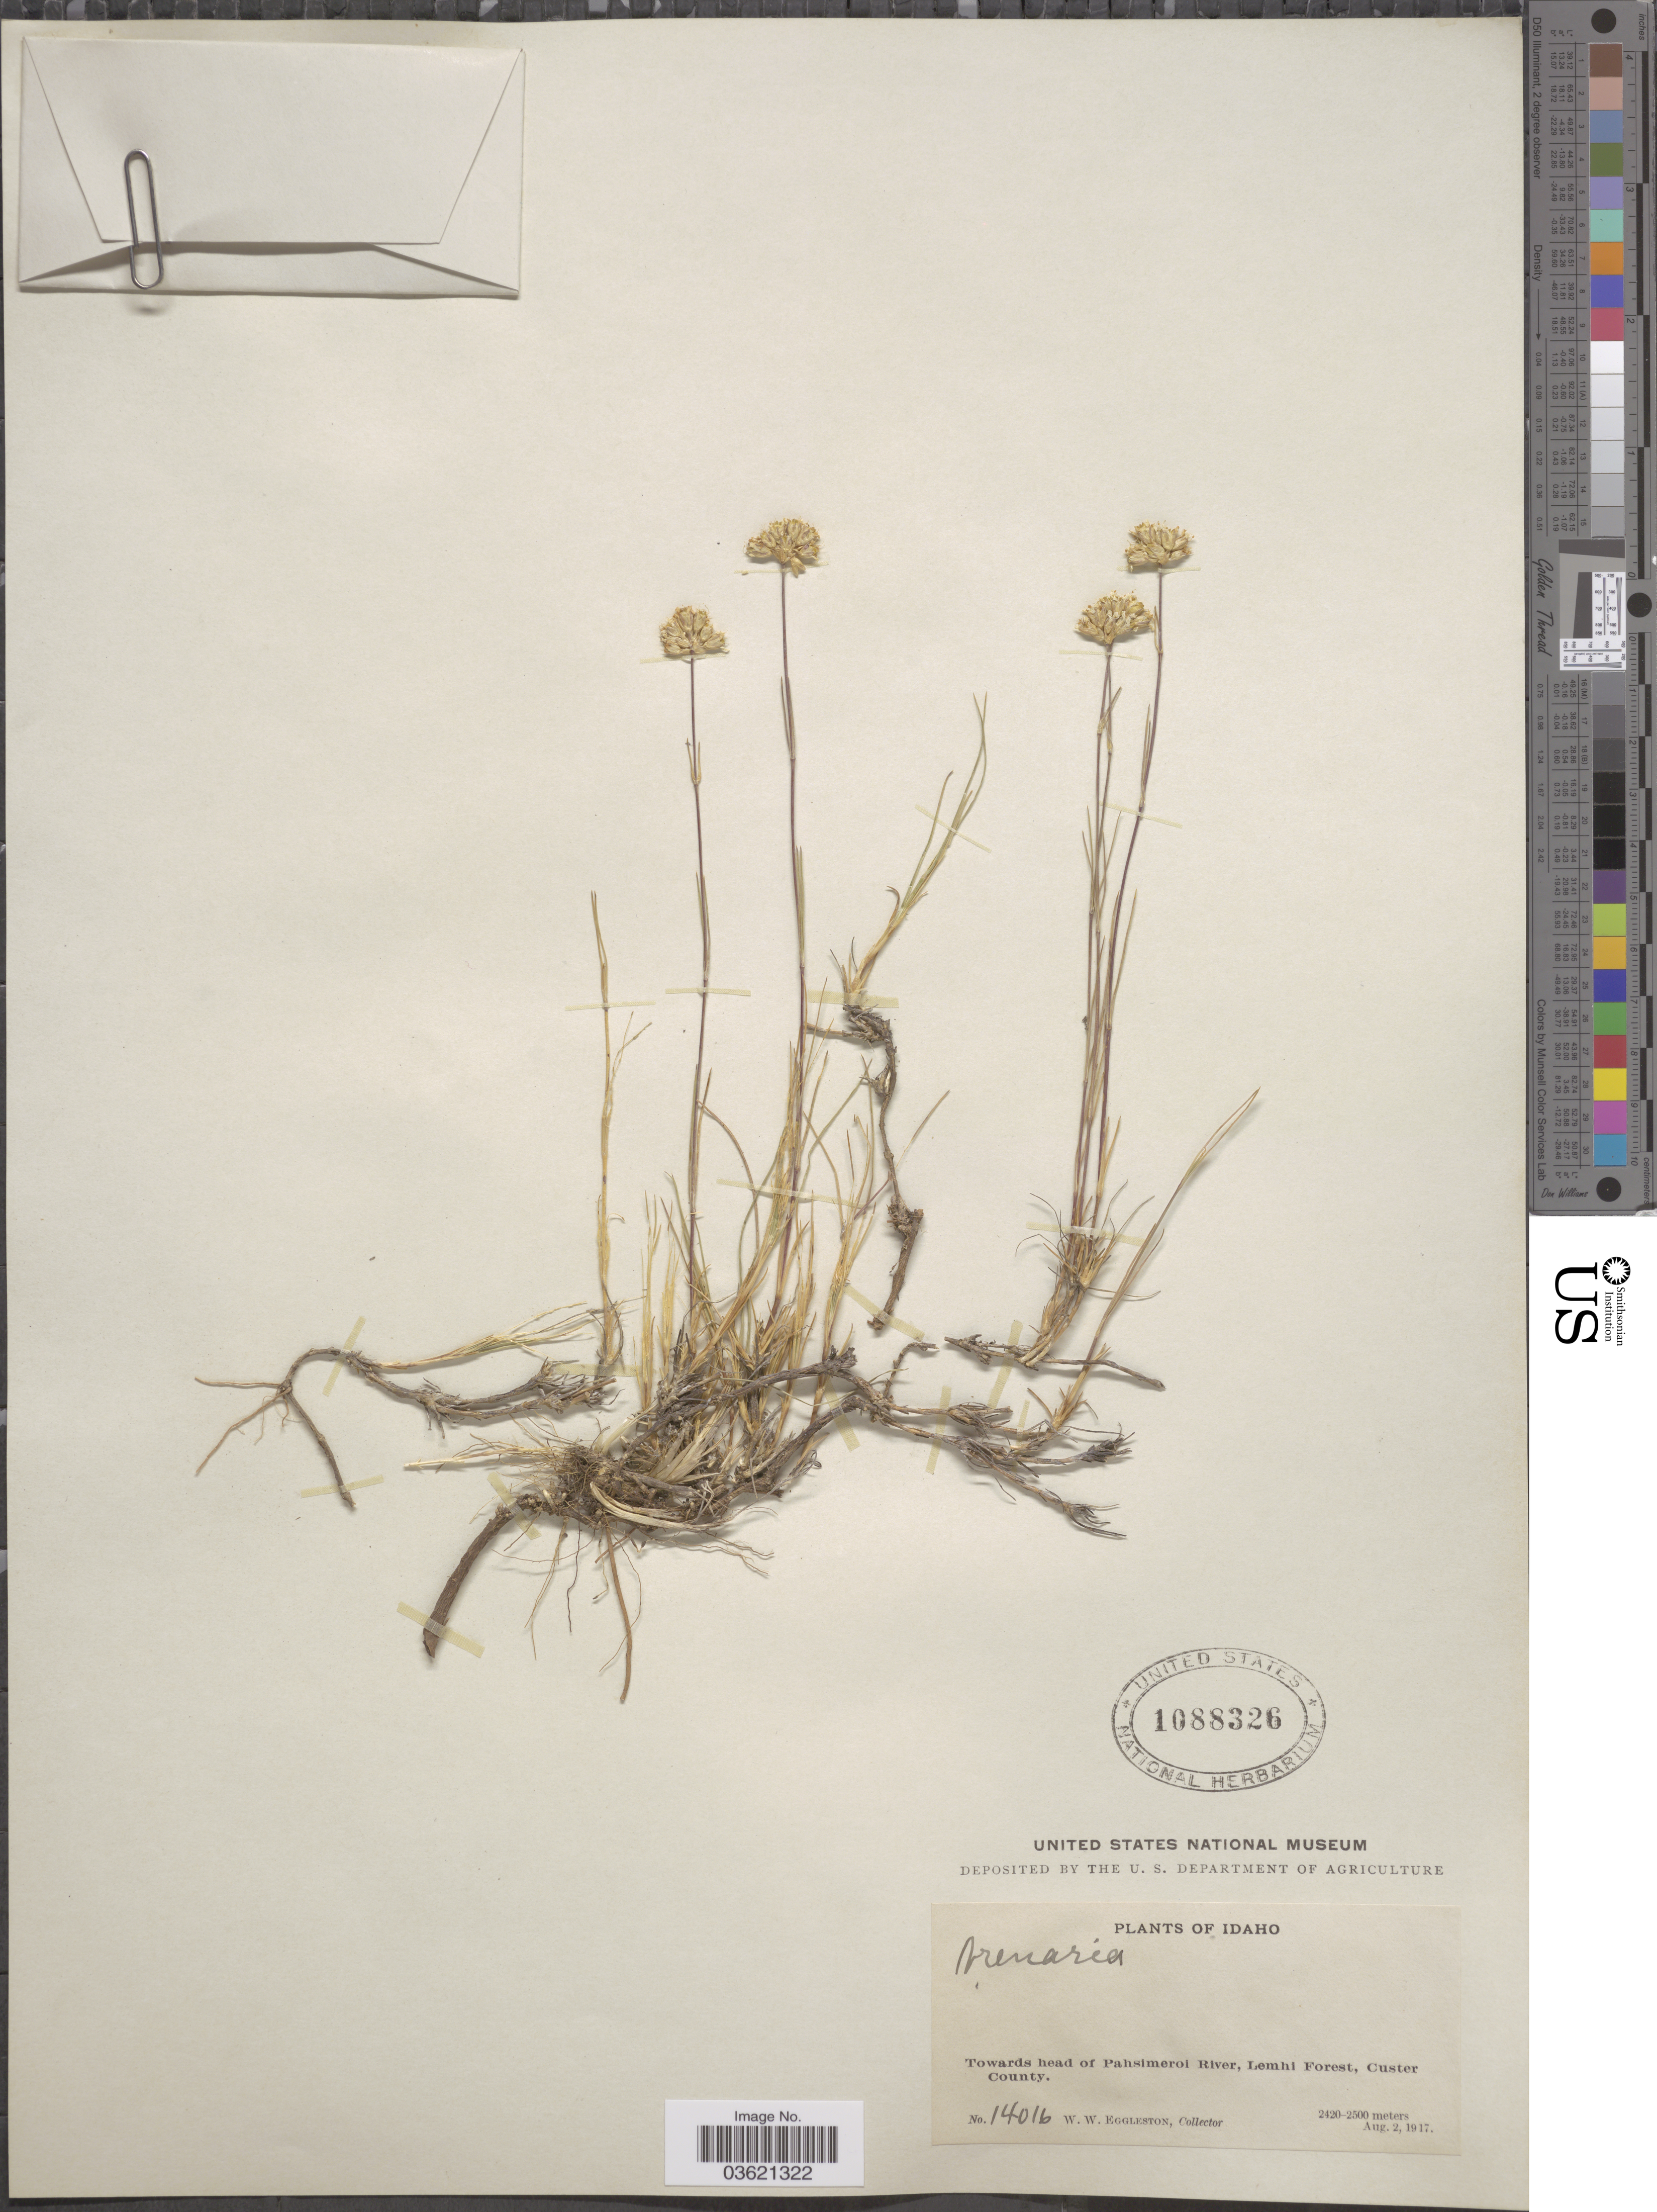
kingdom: Plantae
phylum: Tracheophyta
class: Magnoliopsida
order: Caryophyllales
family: Caryophyllaceae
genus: Arenaria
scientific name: Arenaria sp.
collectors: W. W. Eggleston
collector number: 14016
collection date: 1917-08-02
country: United States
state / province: Idaho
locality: Towards head of Pahsimeroi River, Lemhi Forest, Custer County.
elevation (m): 2420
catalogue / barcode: US 1088326